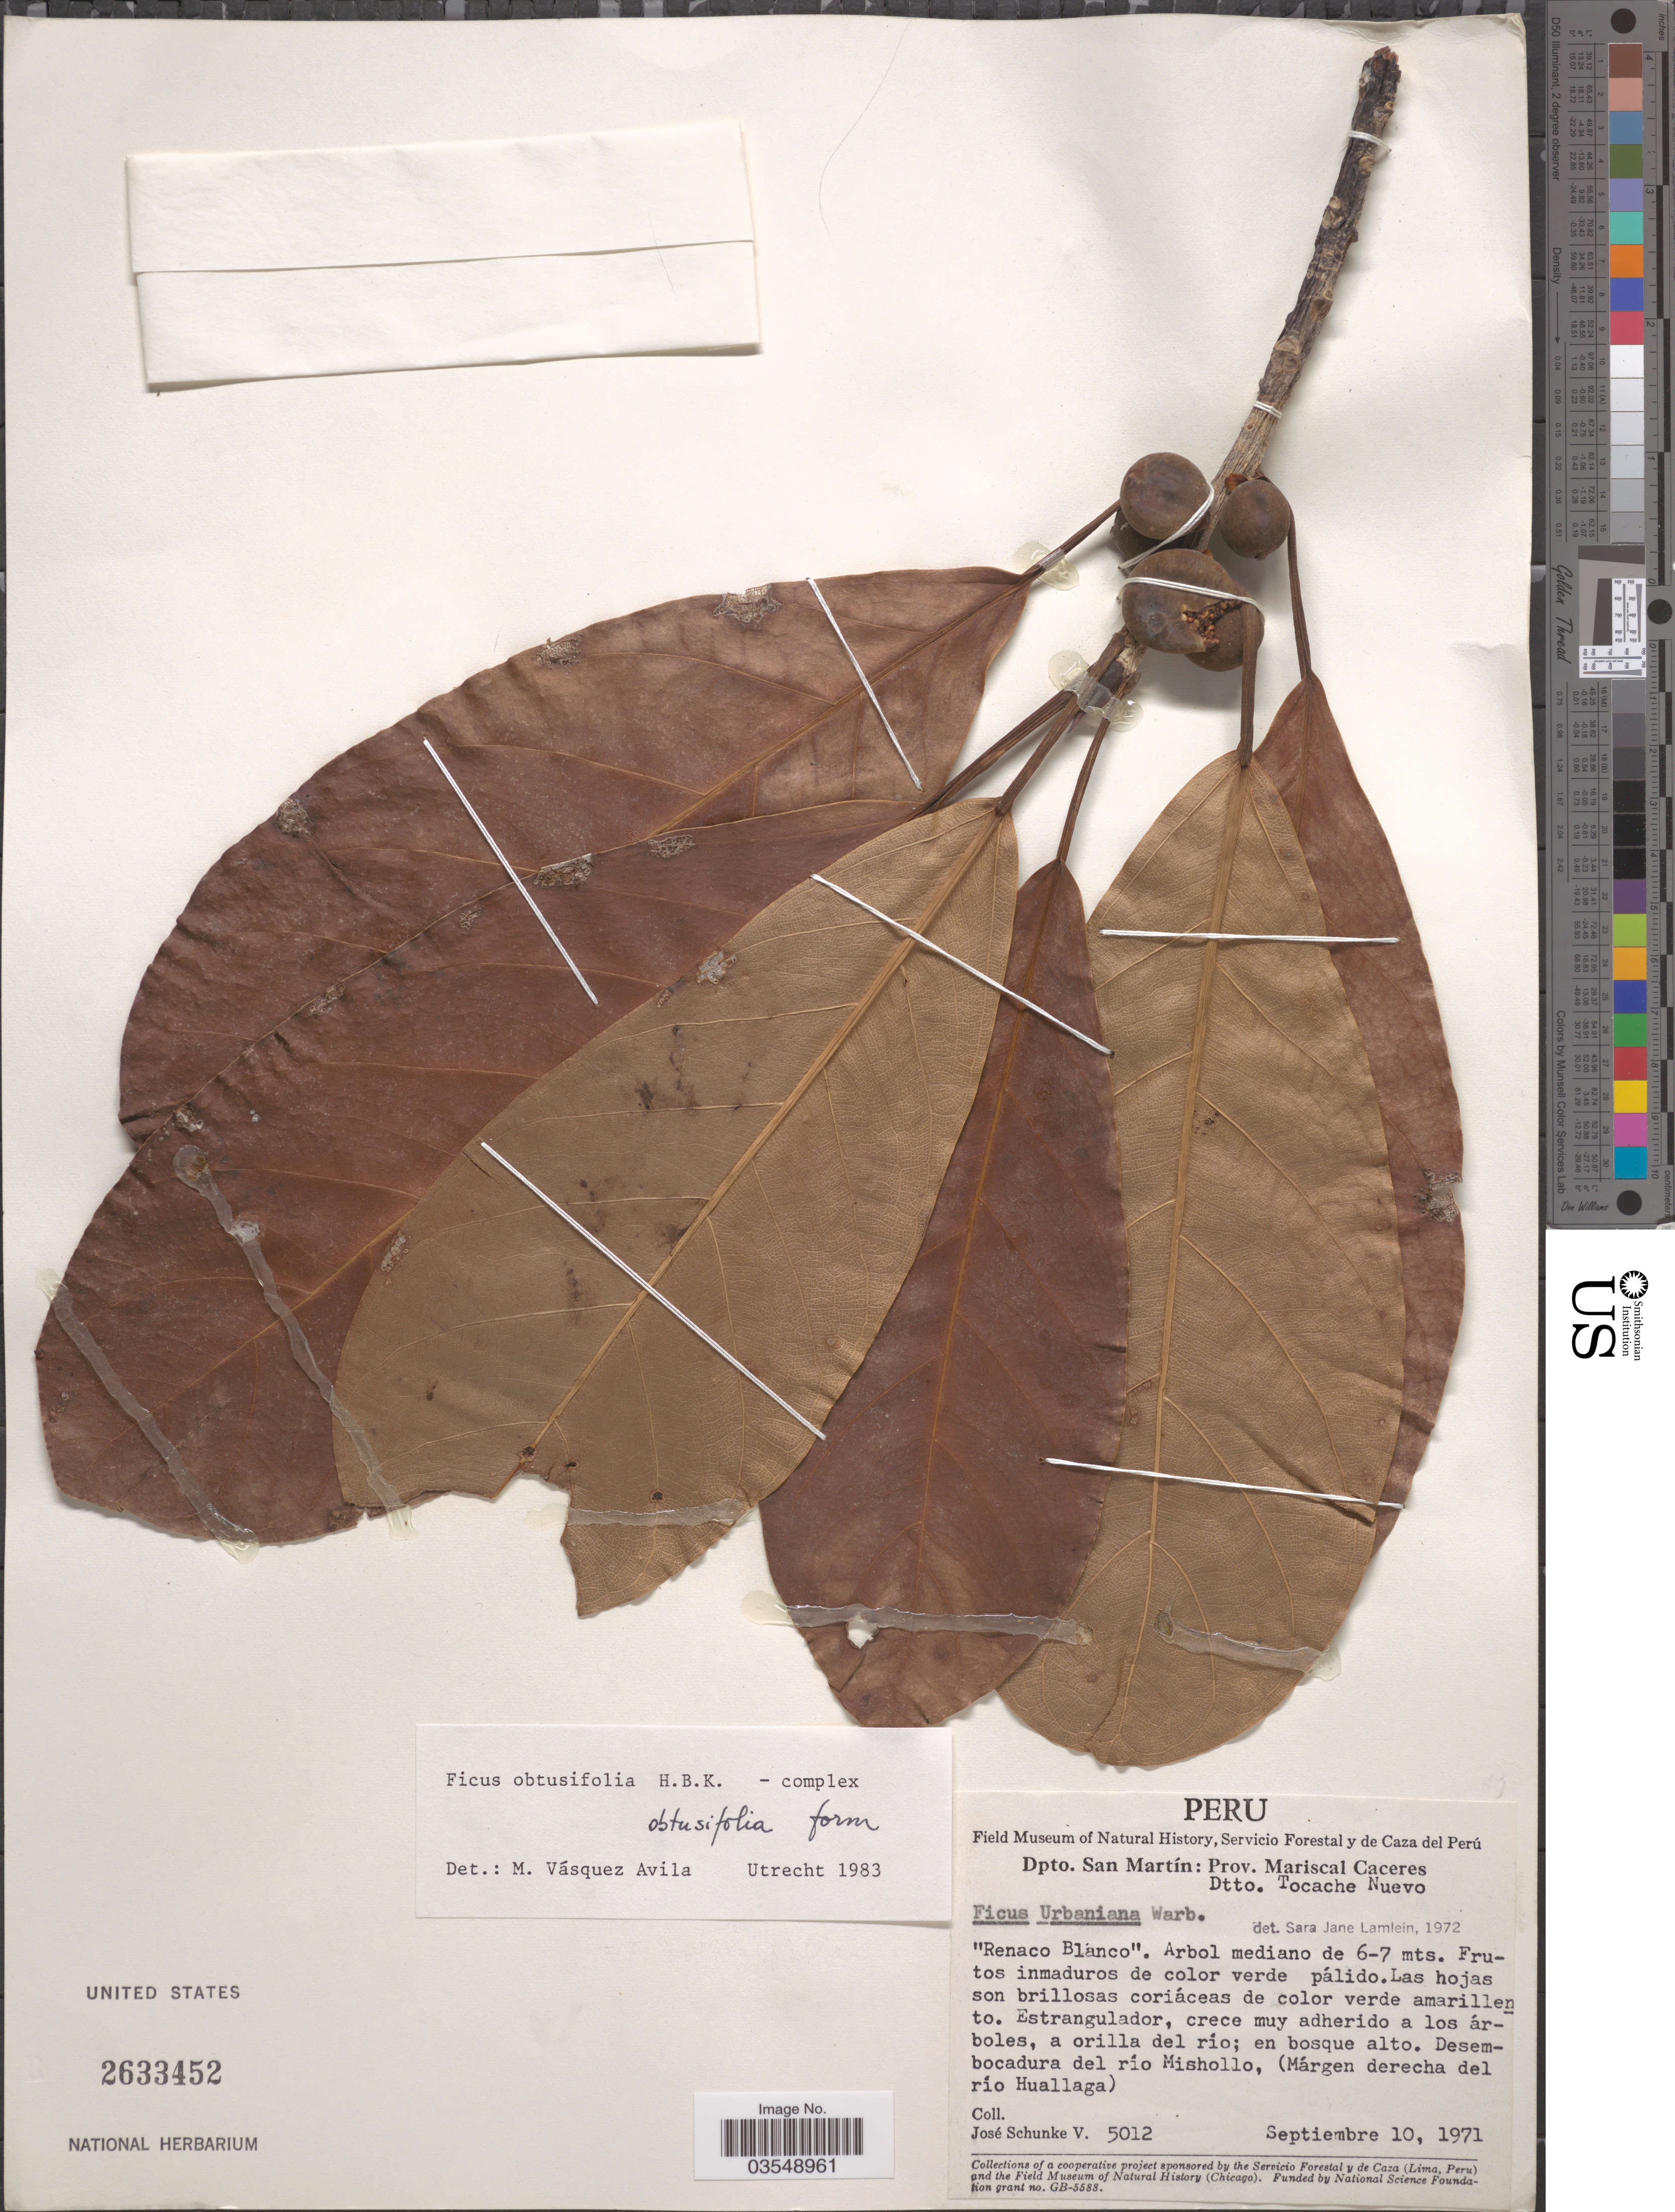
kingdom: Plantae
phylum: Tracheophyta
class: Magnoliopsida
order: Rosales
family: Moraceae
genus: Ficus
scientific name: Ficus obtusifolia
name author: Kunth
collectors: J. Schunke Vigo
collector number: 5012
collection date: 1971-09-10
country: Peru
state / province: San Martín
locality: Dpto. San Martín: Prov. Mariscal Caceres. Dtto. Tocache Nuevo. Desembocadura del río Mishollo, (Márgen derecha del río Huallaga).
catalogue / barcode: US 2633452